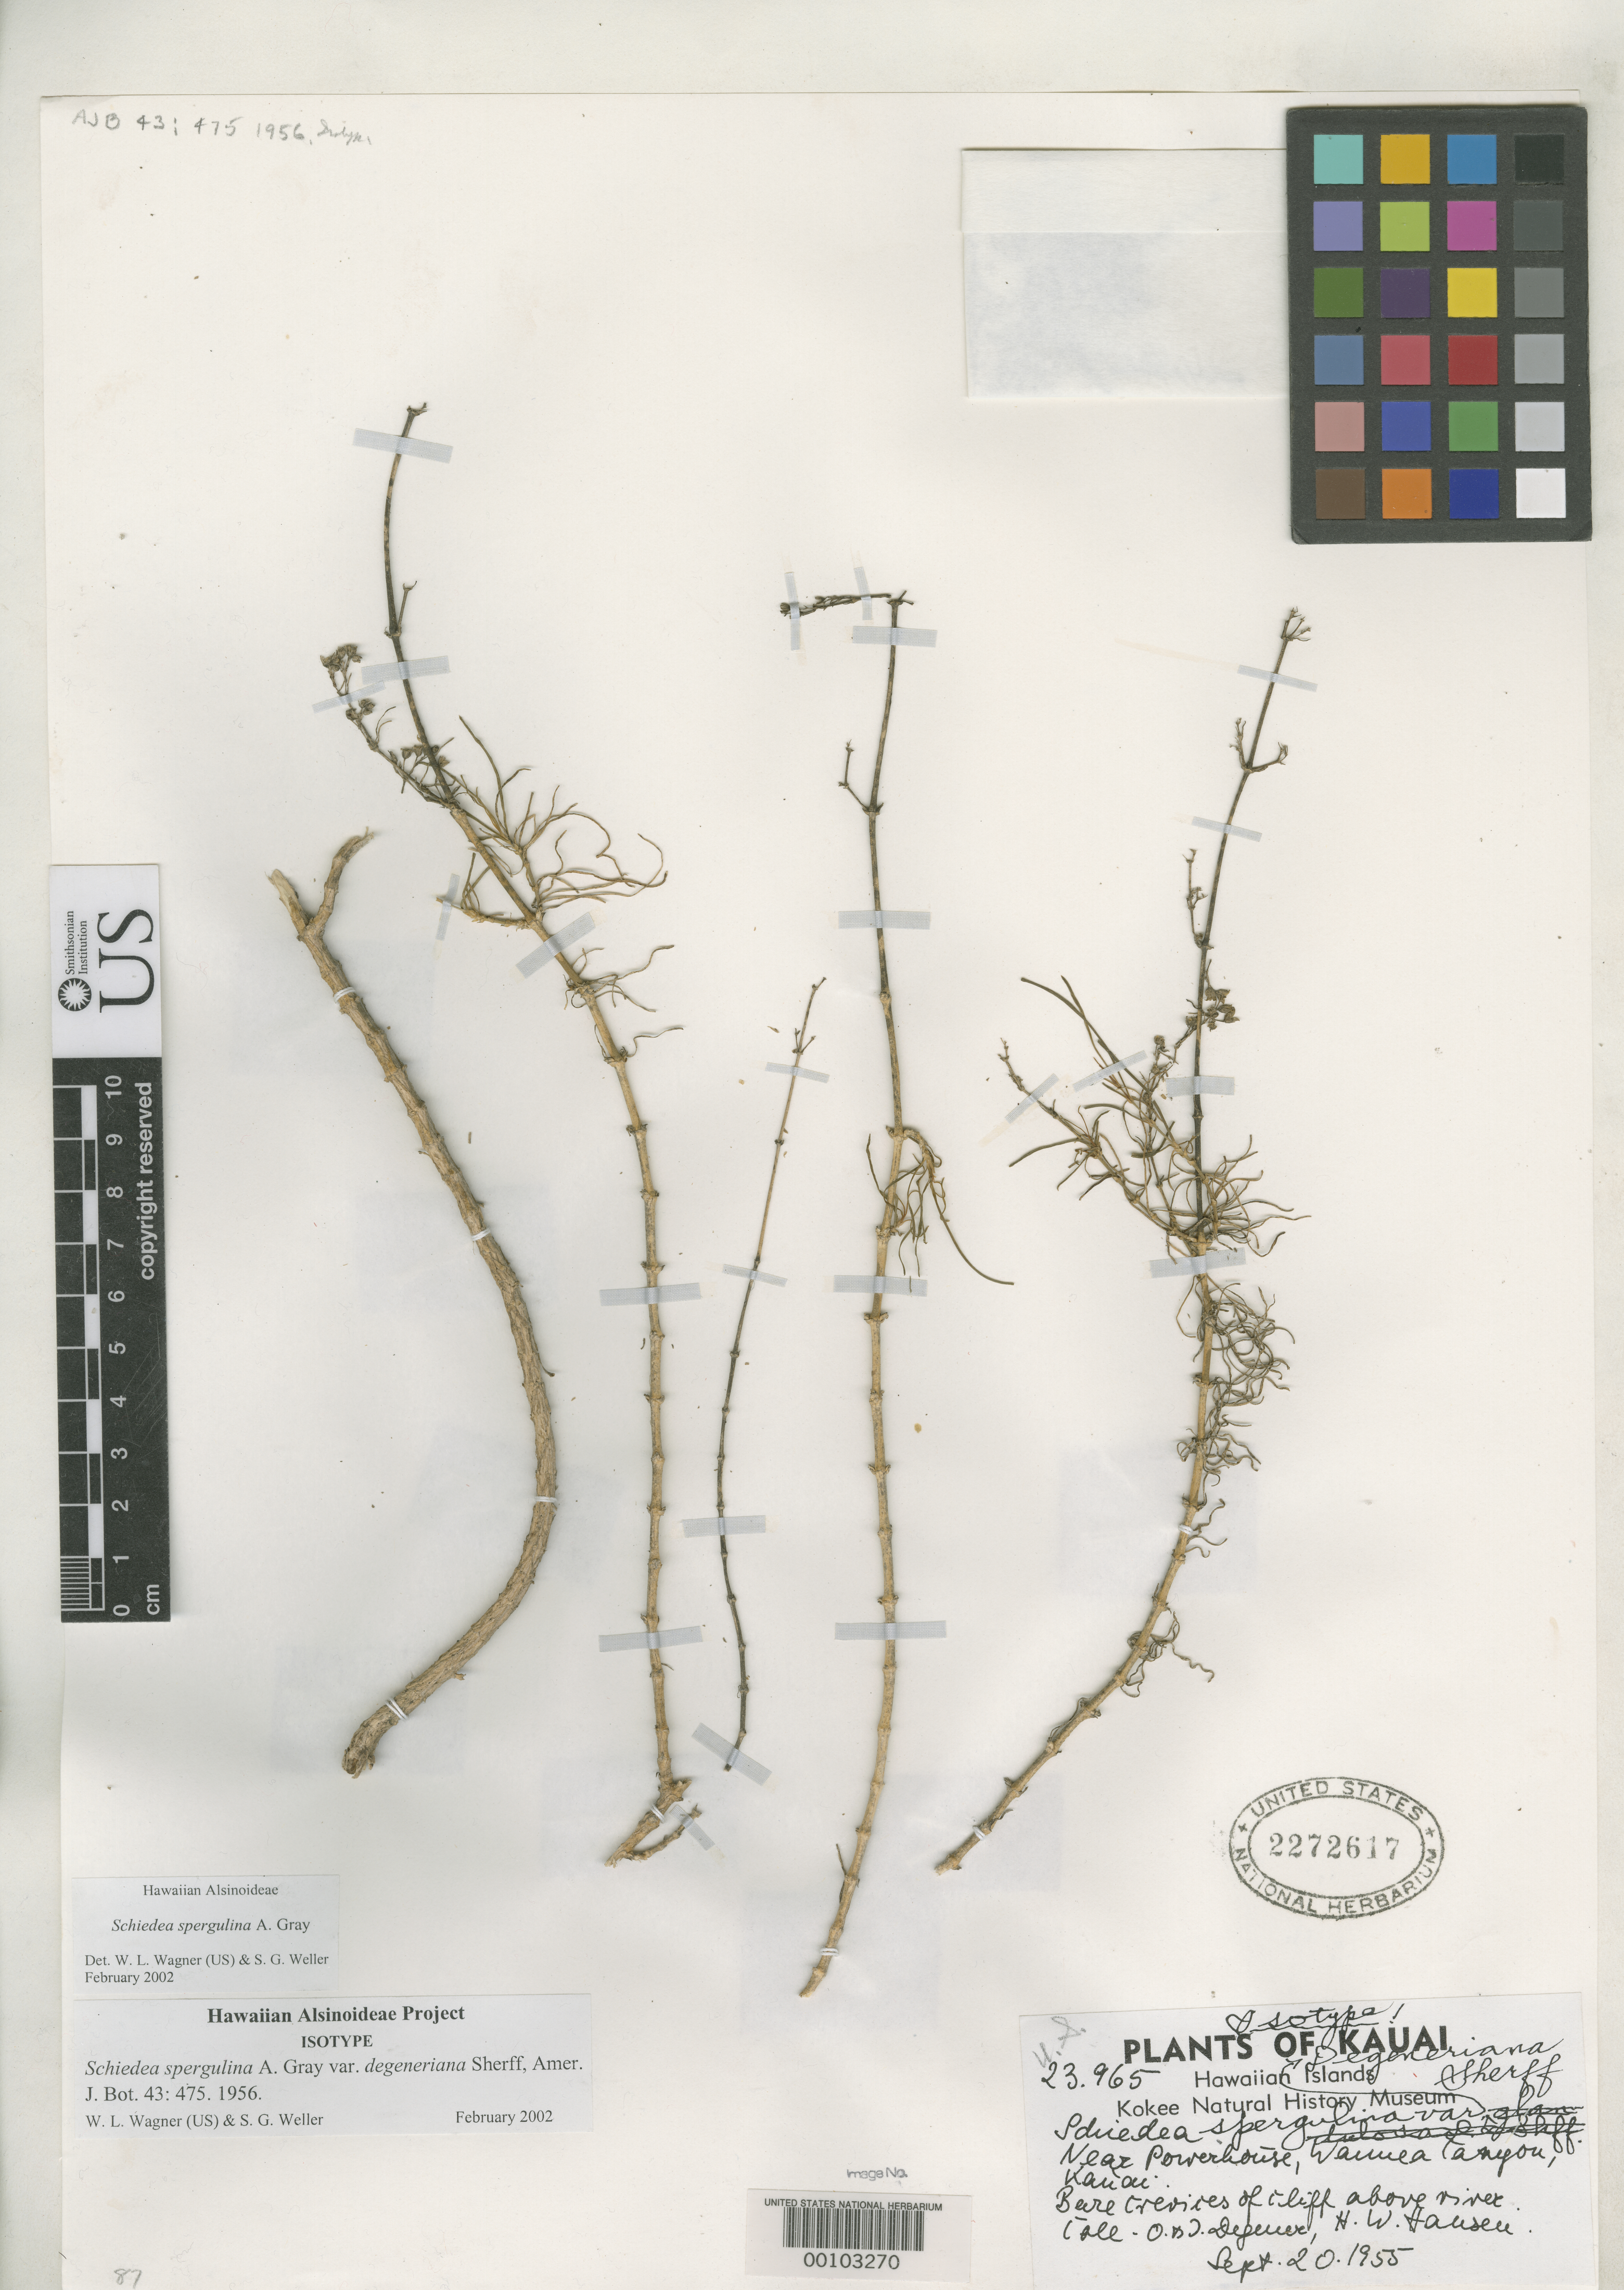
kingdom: Plantae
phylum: Tracheophyta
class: Magnoliopsida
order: Caryophyllales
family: Caryophyllaceae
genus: Schiedea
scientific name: Schiedea spergulina var. degeneriana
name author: Sherff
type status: Isotype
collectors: O. Degener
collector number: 23965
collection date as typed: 20 Sep 1955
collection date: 1955-09-20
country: United States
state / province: Hawaii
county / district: Kauai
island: Kaua'i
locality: Cliff above river, near powerhouse, Waimea Canyon.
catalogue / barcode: US 2272617